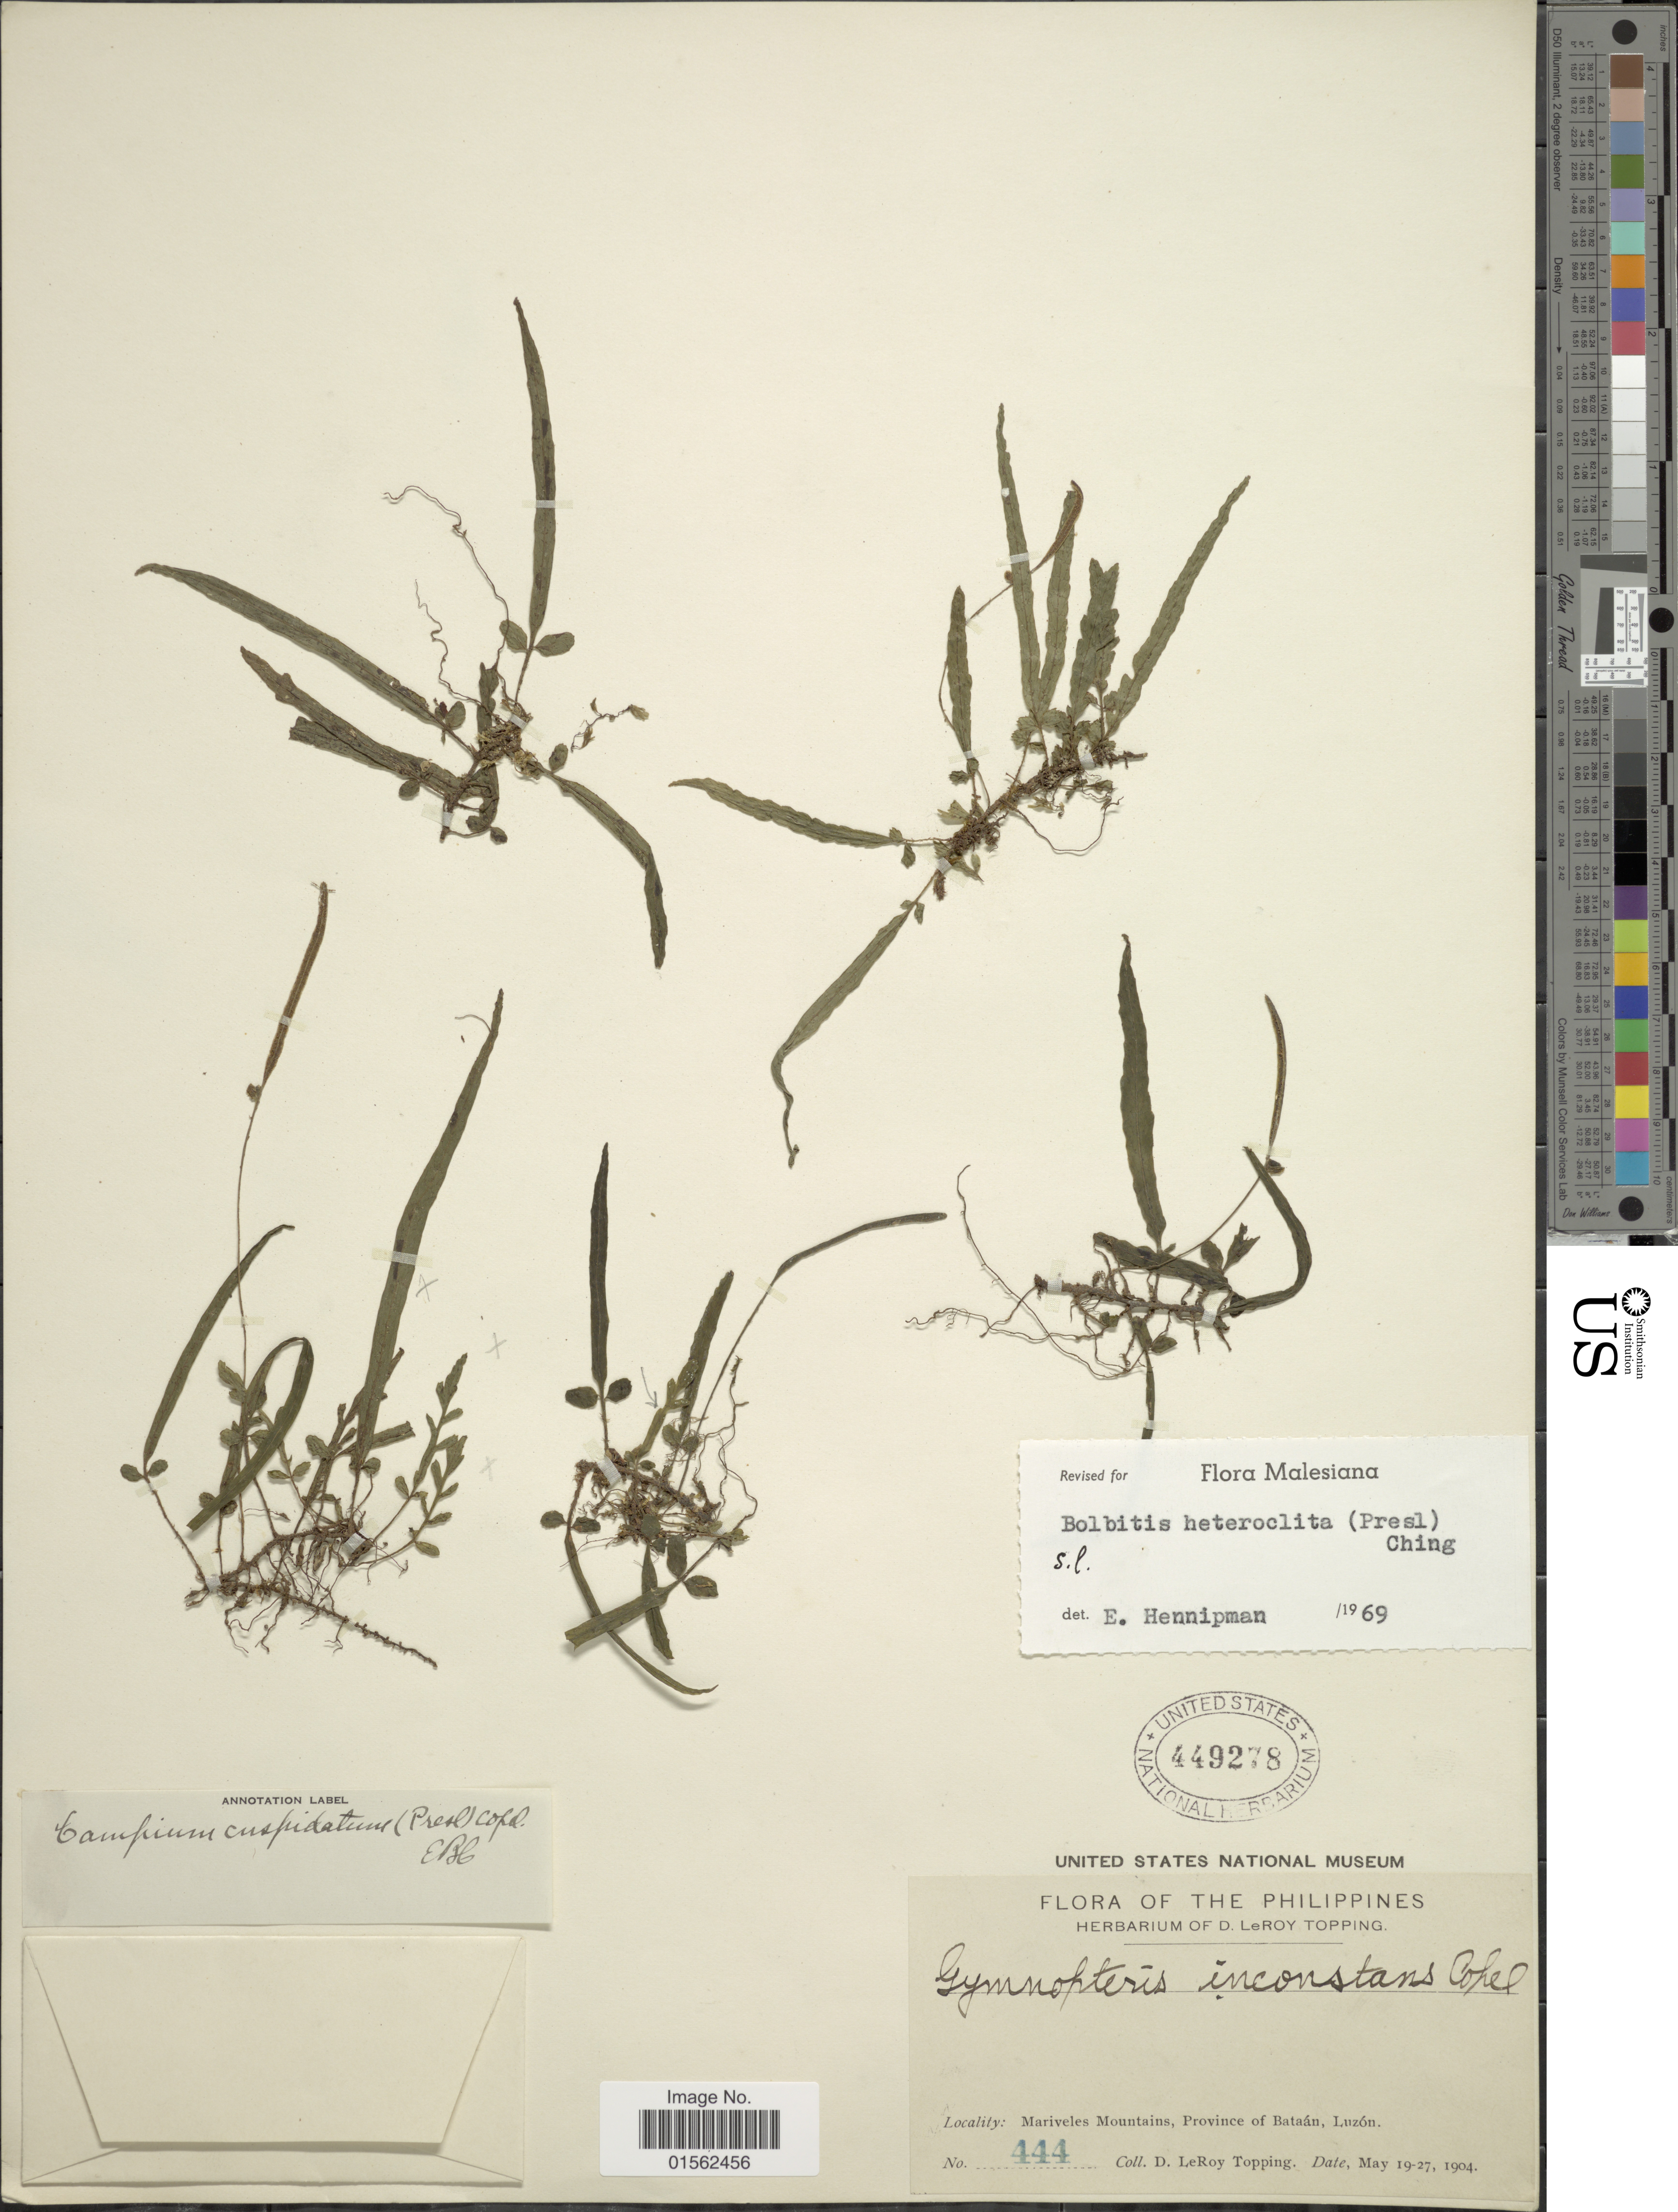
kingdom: Plantae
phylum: Tracheophyta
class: Polypodiopsida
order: Polypodiales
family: Dryopteridaceae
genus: Bolbitis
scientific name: Bolbitis heteroclita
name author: (C. Presl) Ching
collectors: D. L. Topping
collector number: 444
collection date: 1904-05-19/1904-05-27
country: Philippines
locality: Philippines, Mariveles Mountains, Province of Bataán, Luzón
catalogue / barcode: US 449278